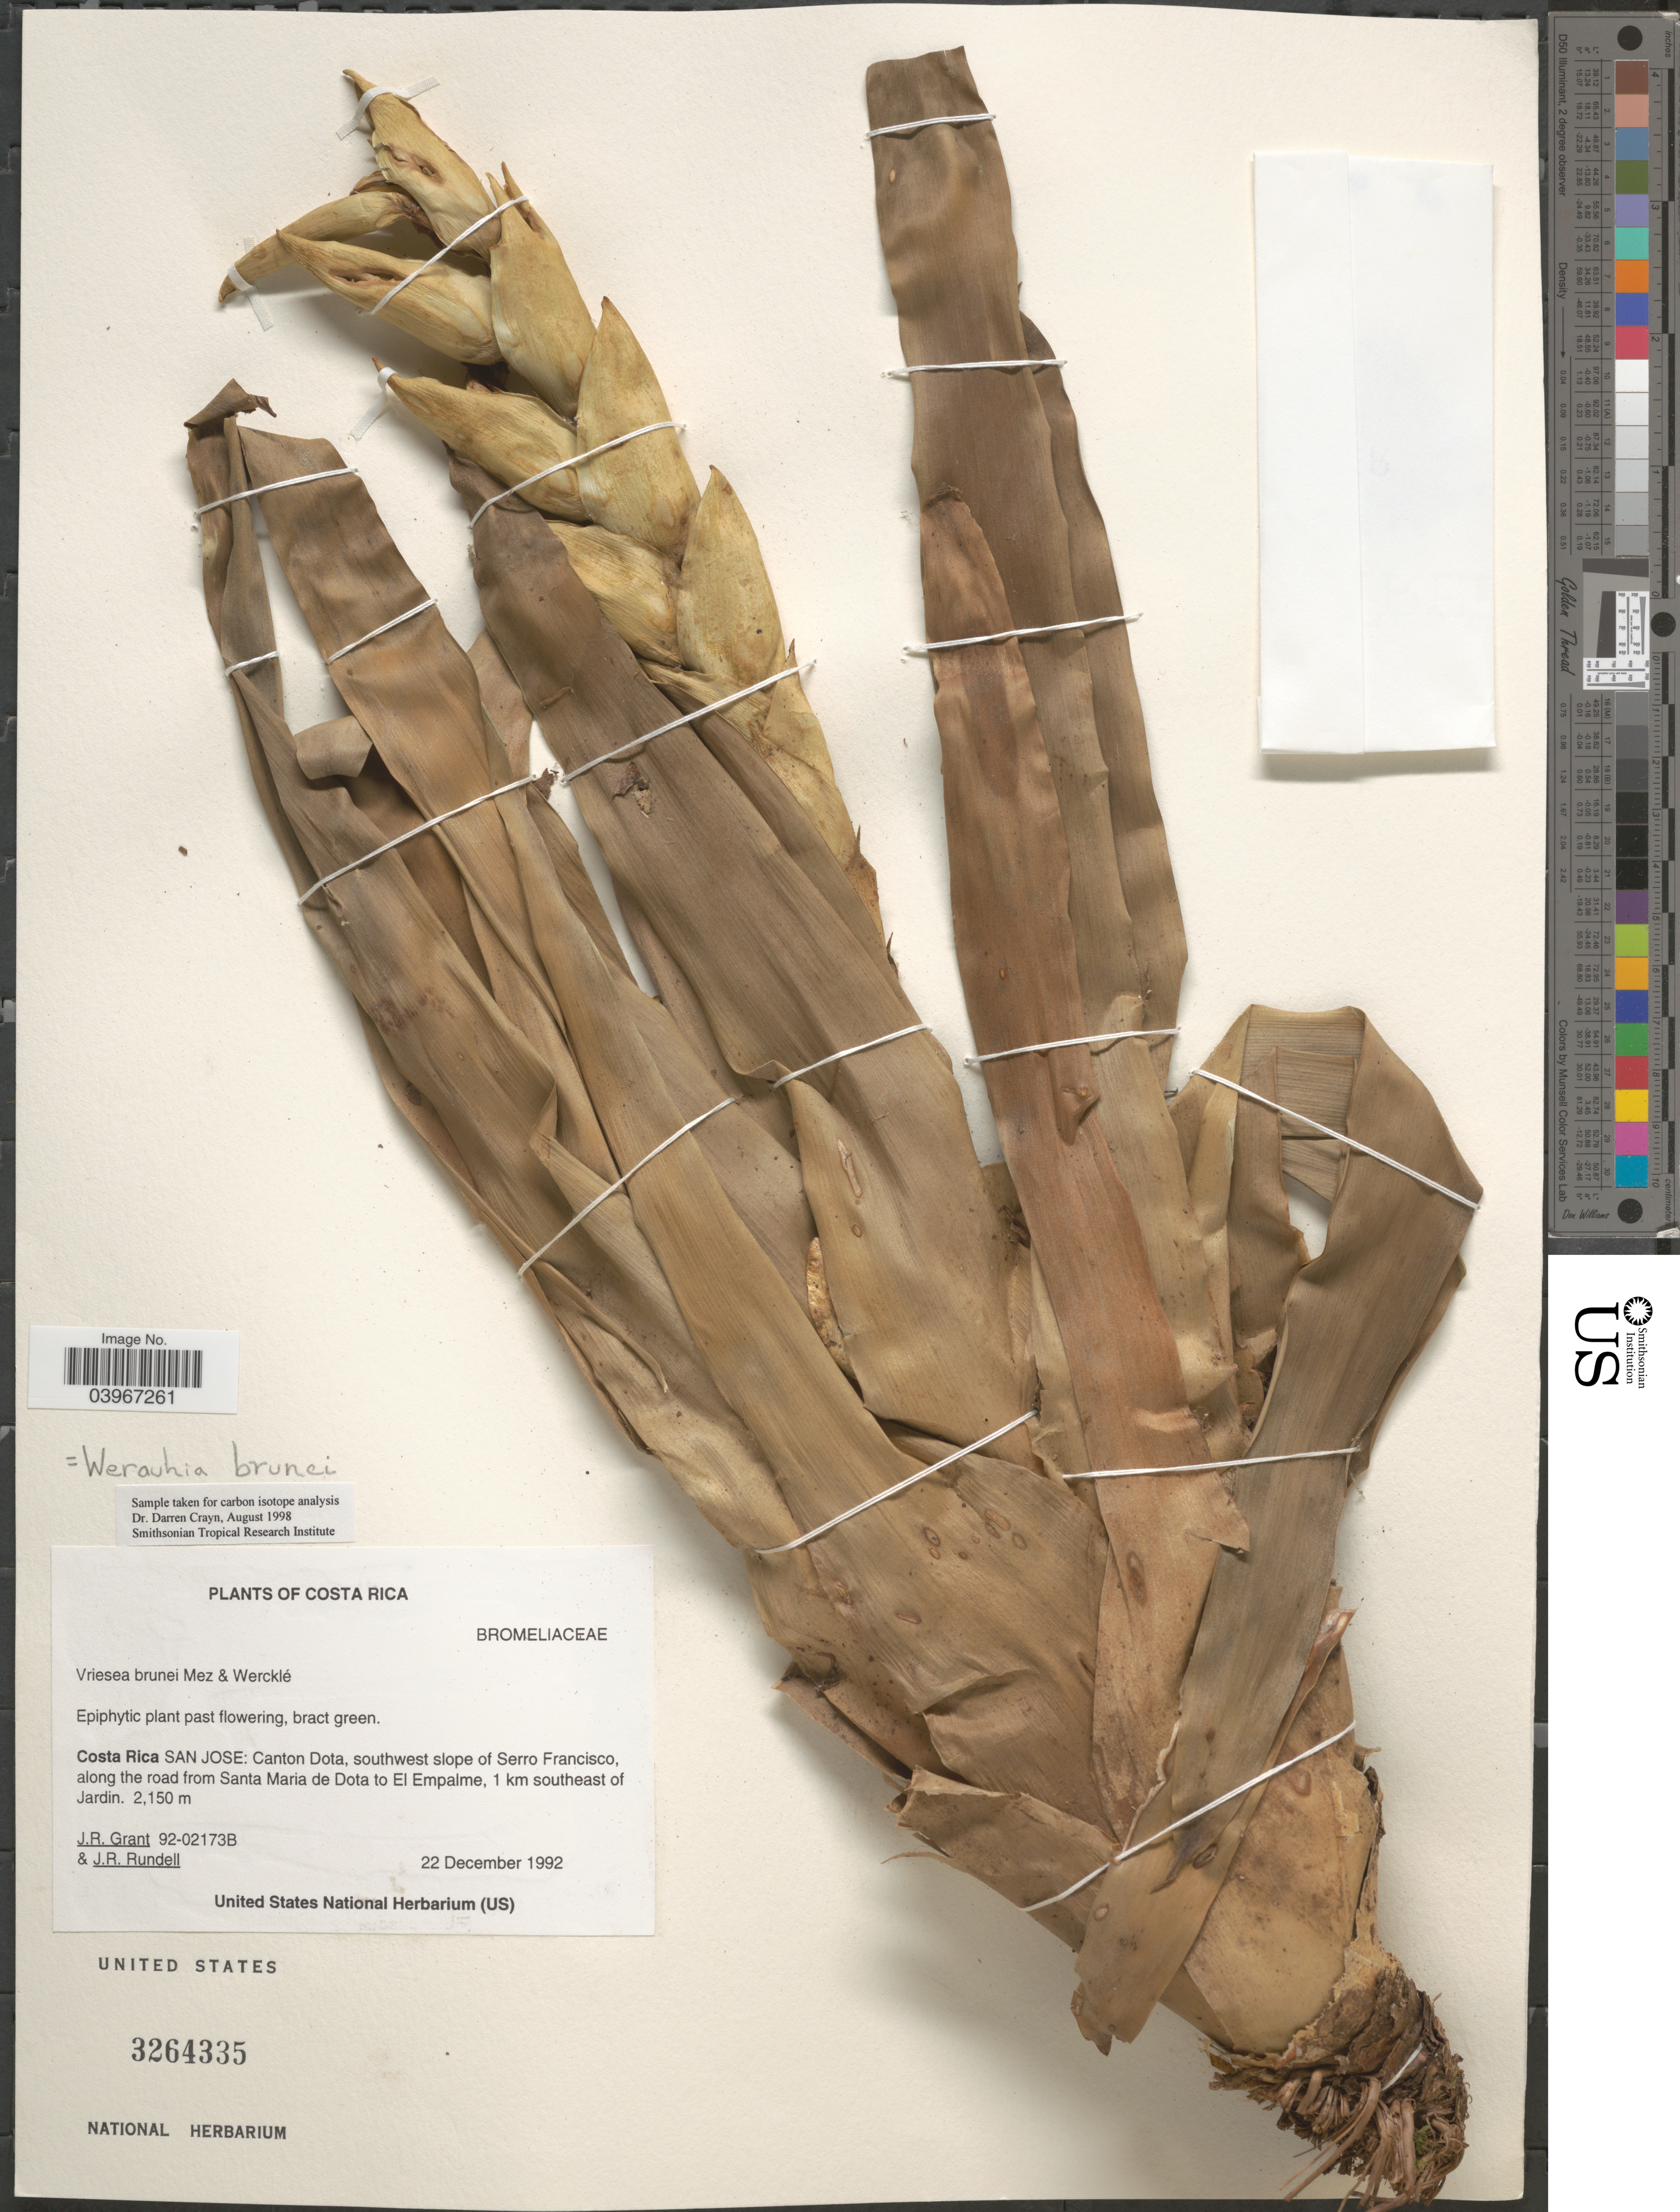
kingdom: Plantae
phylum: Tracheophyta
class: Liliopsida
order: Poales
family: Bromeliaceae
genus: Werauhia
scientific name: Werauhia brunei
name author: (Mez & Wercklé) J.R. Grant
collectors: J. Grant & J. R. Rundell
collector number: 92-02173B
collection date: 1992-12-22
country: Costa Rica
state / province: San José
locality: Canton Dota, southwest slope of Serro Francisco, along the road from Santa Maria de Dota to El Empalme, 1 km southeast of Jardin.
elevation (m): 2150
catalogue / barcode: US 3264335